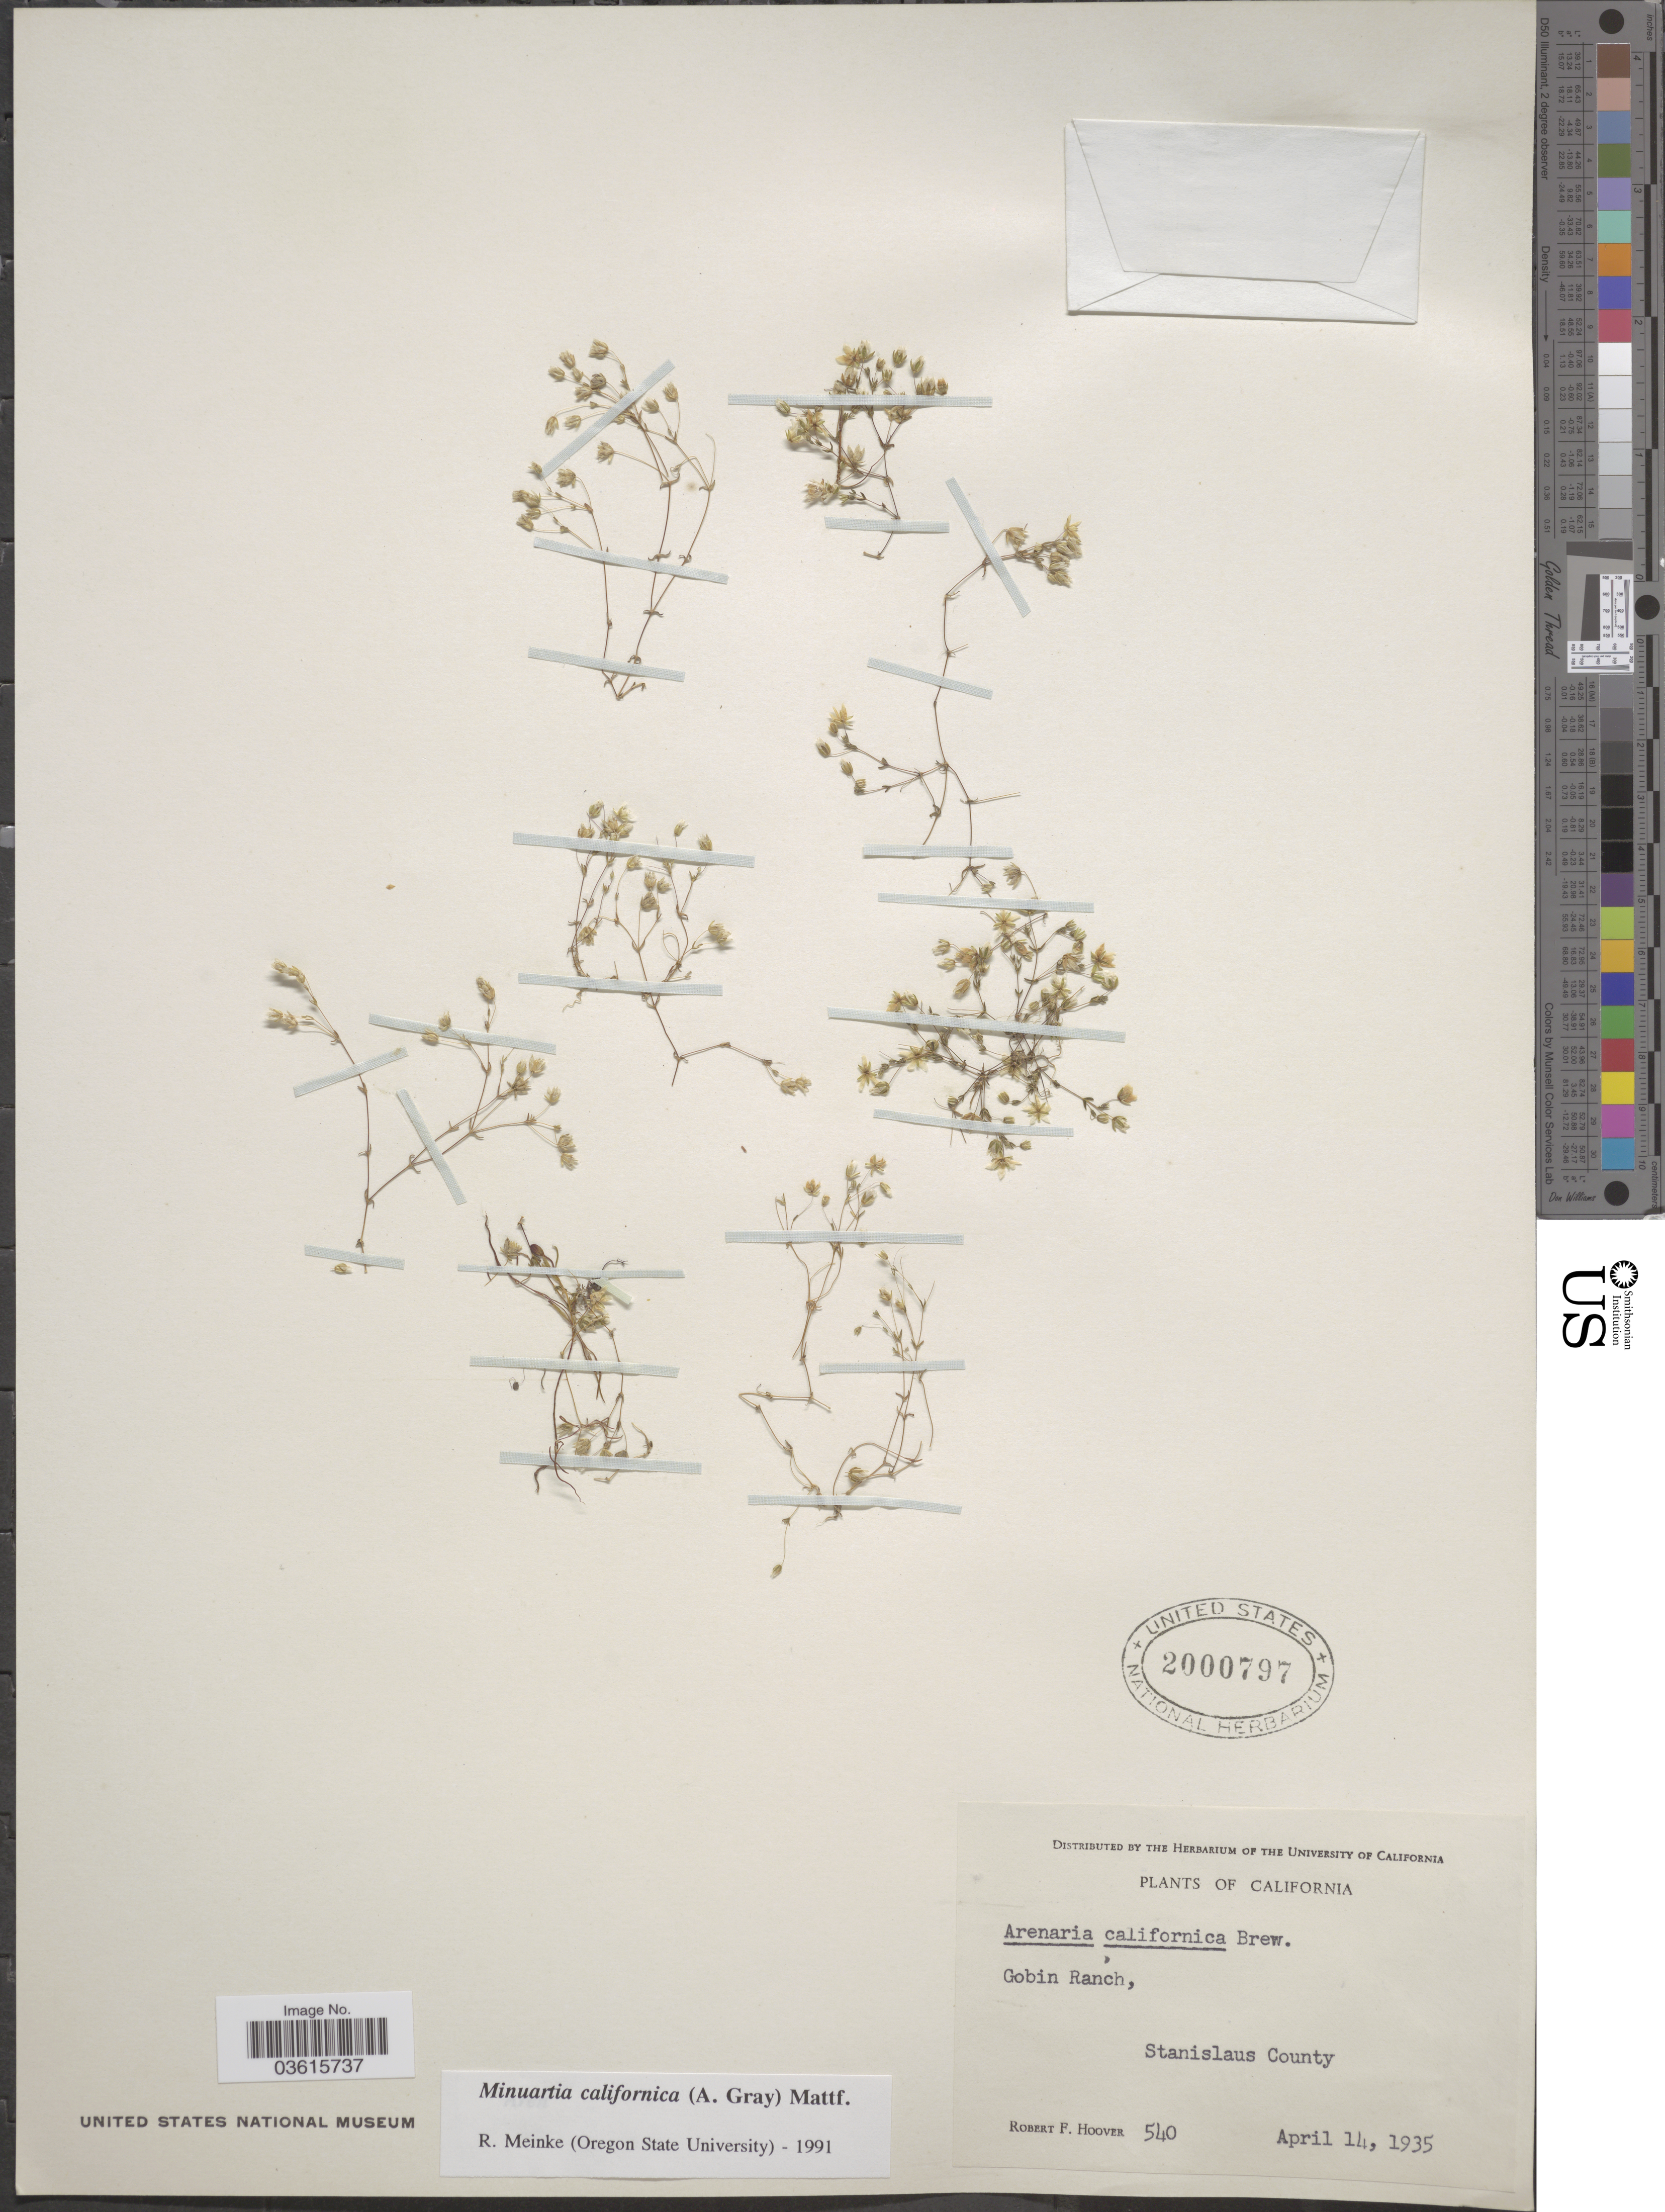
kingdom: Plantae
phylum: Tracheophyta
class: Magnoliopsida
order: Caryophyllales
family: Caryophyllaceae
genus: Minuartia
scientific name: Minuartia californica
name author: (A. Gray) Mattf.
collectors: R. F. Hoover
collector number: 540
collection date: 1935-04-14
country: United States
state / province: California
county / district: Stanislaus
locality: Gobin Ranch, Stanislaus County.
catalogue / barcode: US 2000797